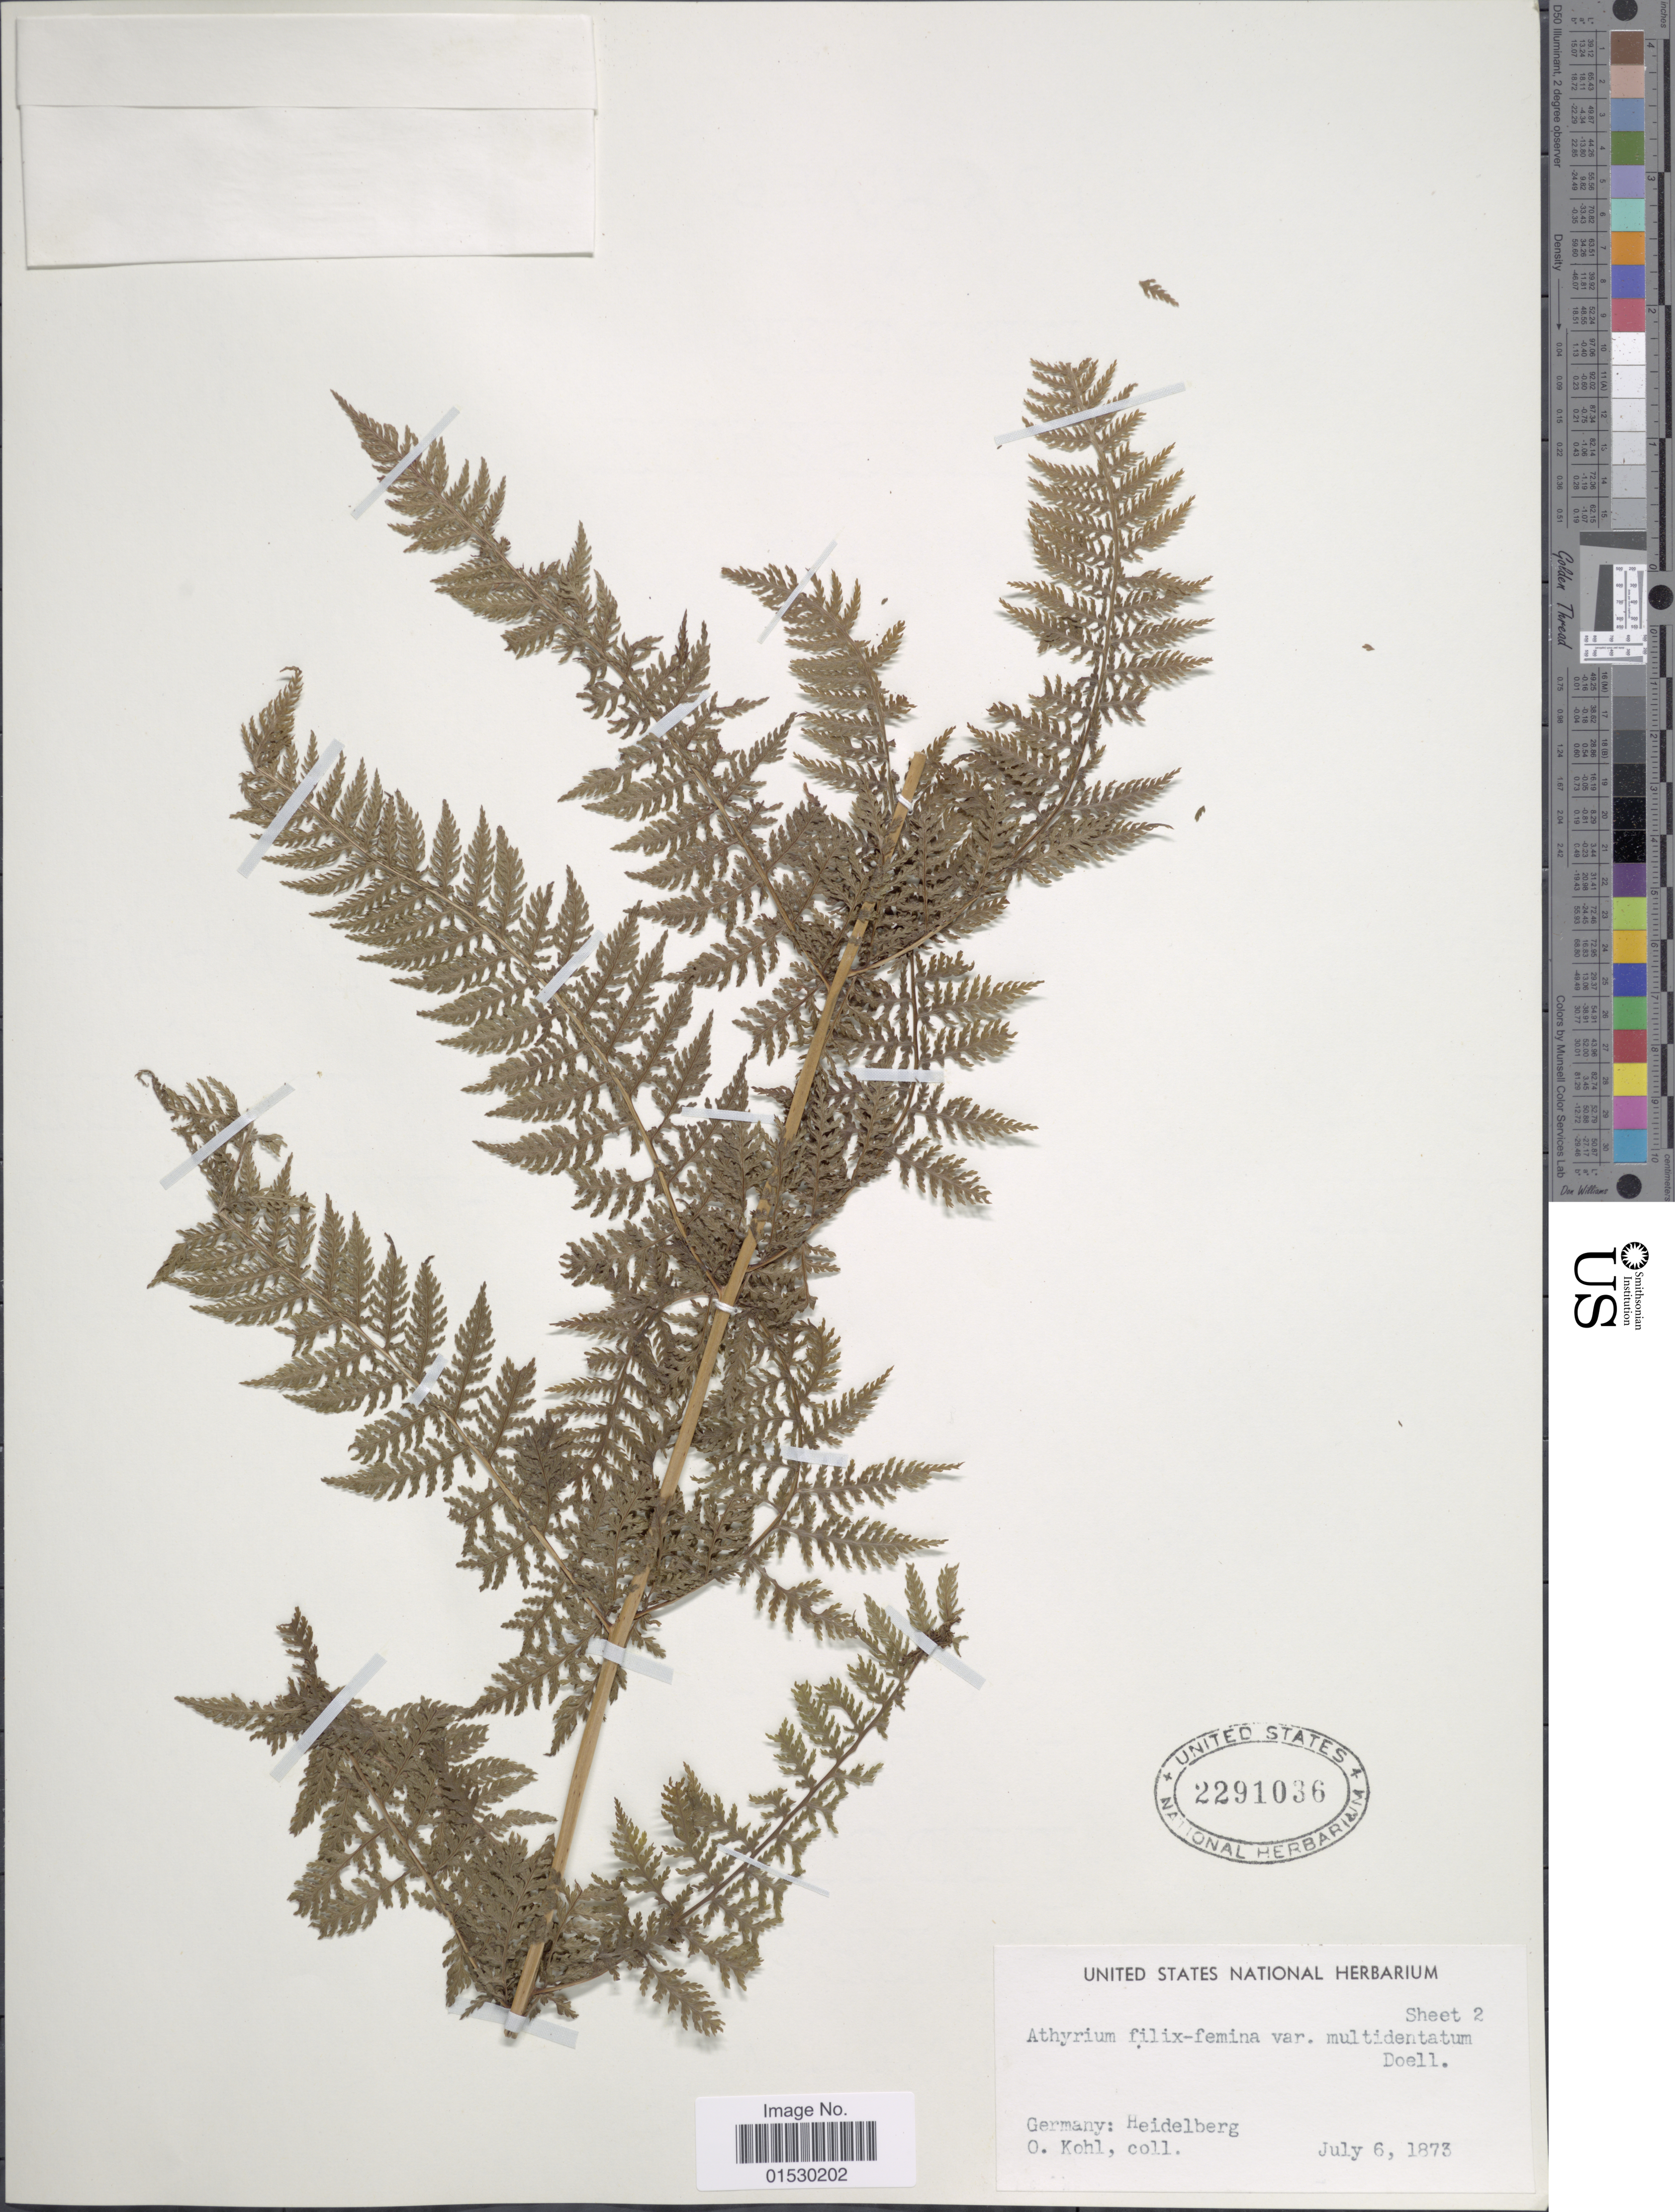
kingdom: Plantae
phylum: Tracheophyta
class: Polypodiopsida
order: Polypodiales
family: Athyriaceae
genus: Athyrium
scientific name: Athyrium filix-femina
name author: (L.) Roth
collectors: O. Kohl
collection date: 1873-07-06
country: Germany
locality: Heidelberg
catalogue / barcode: US 2291036